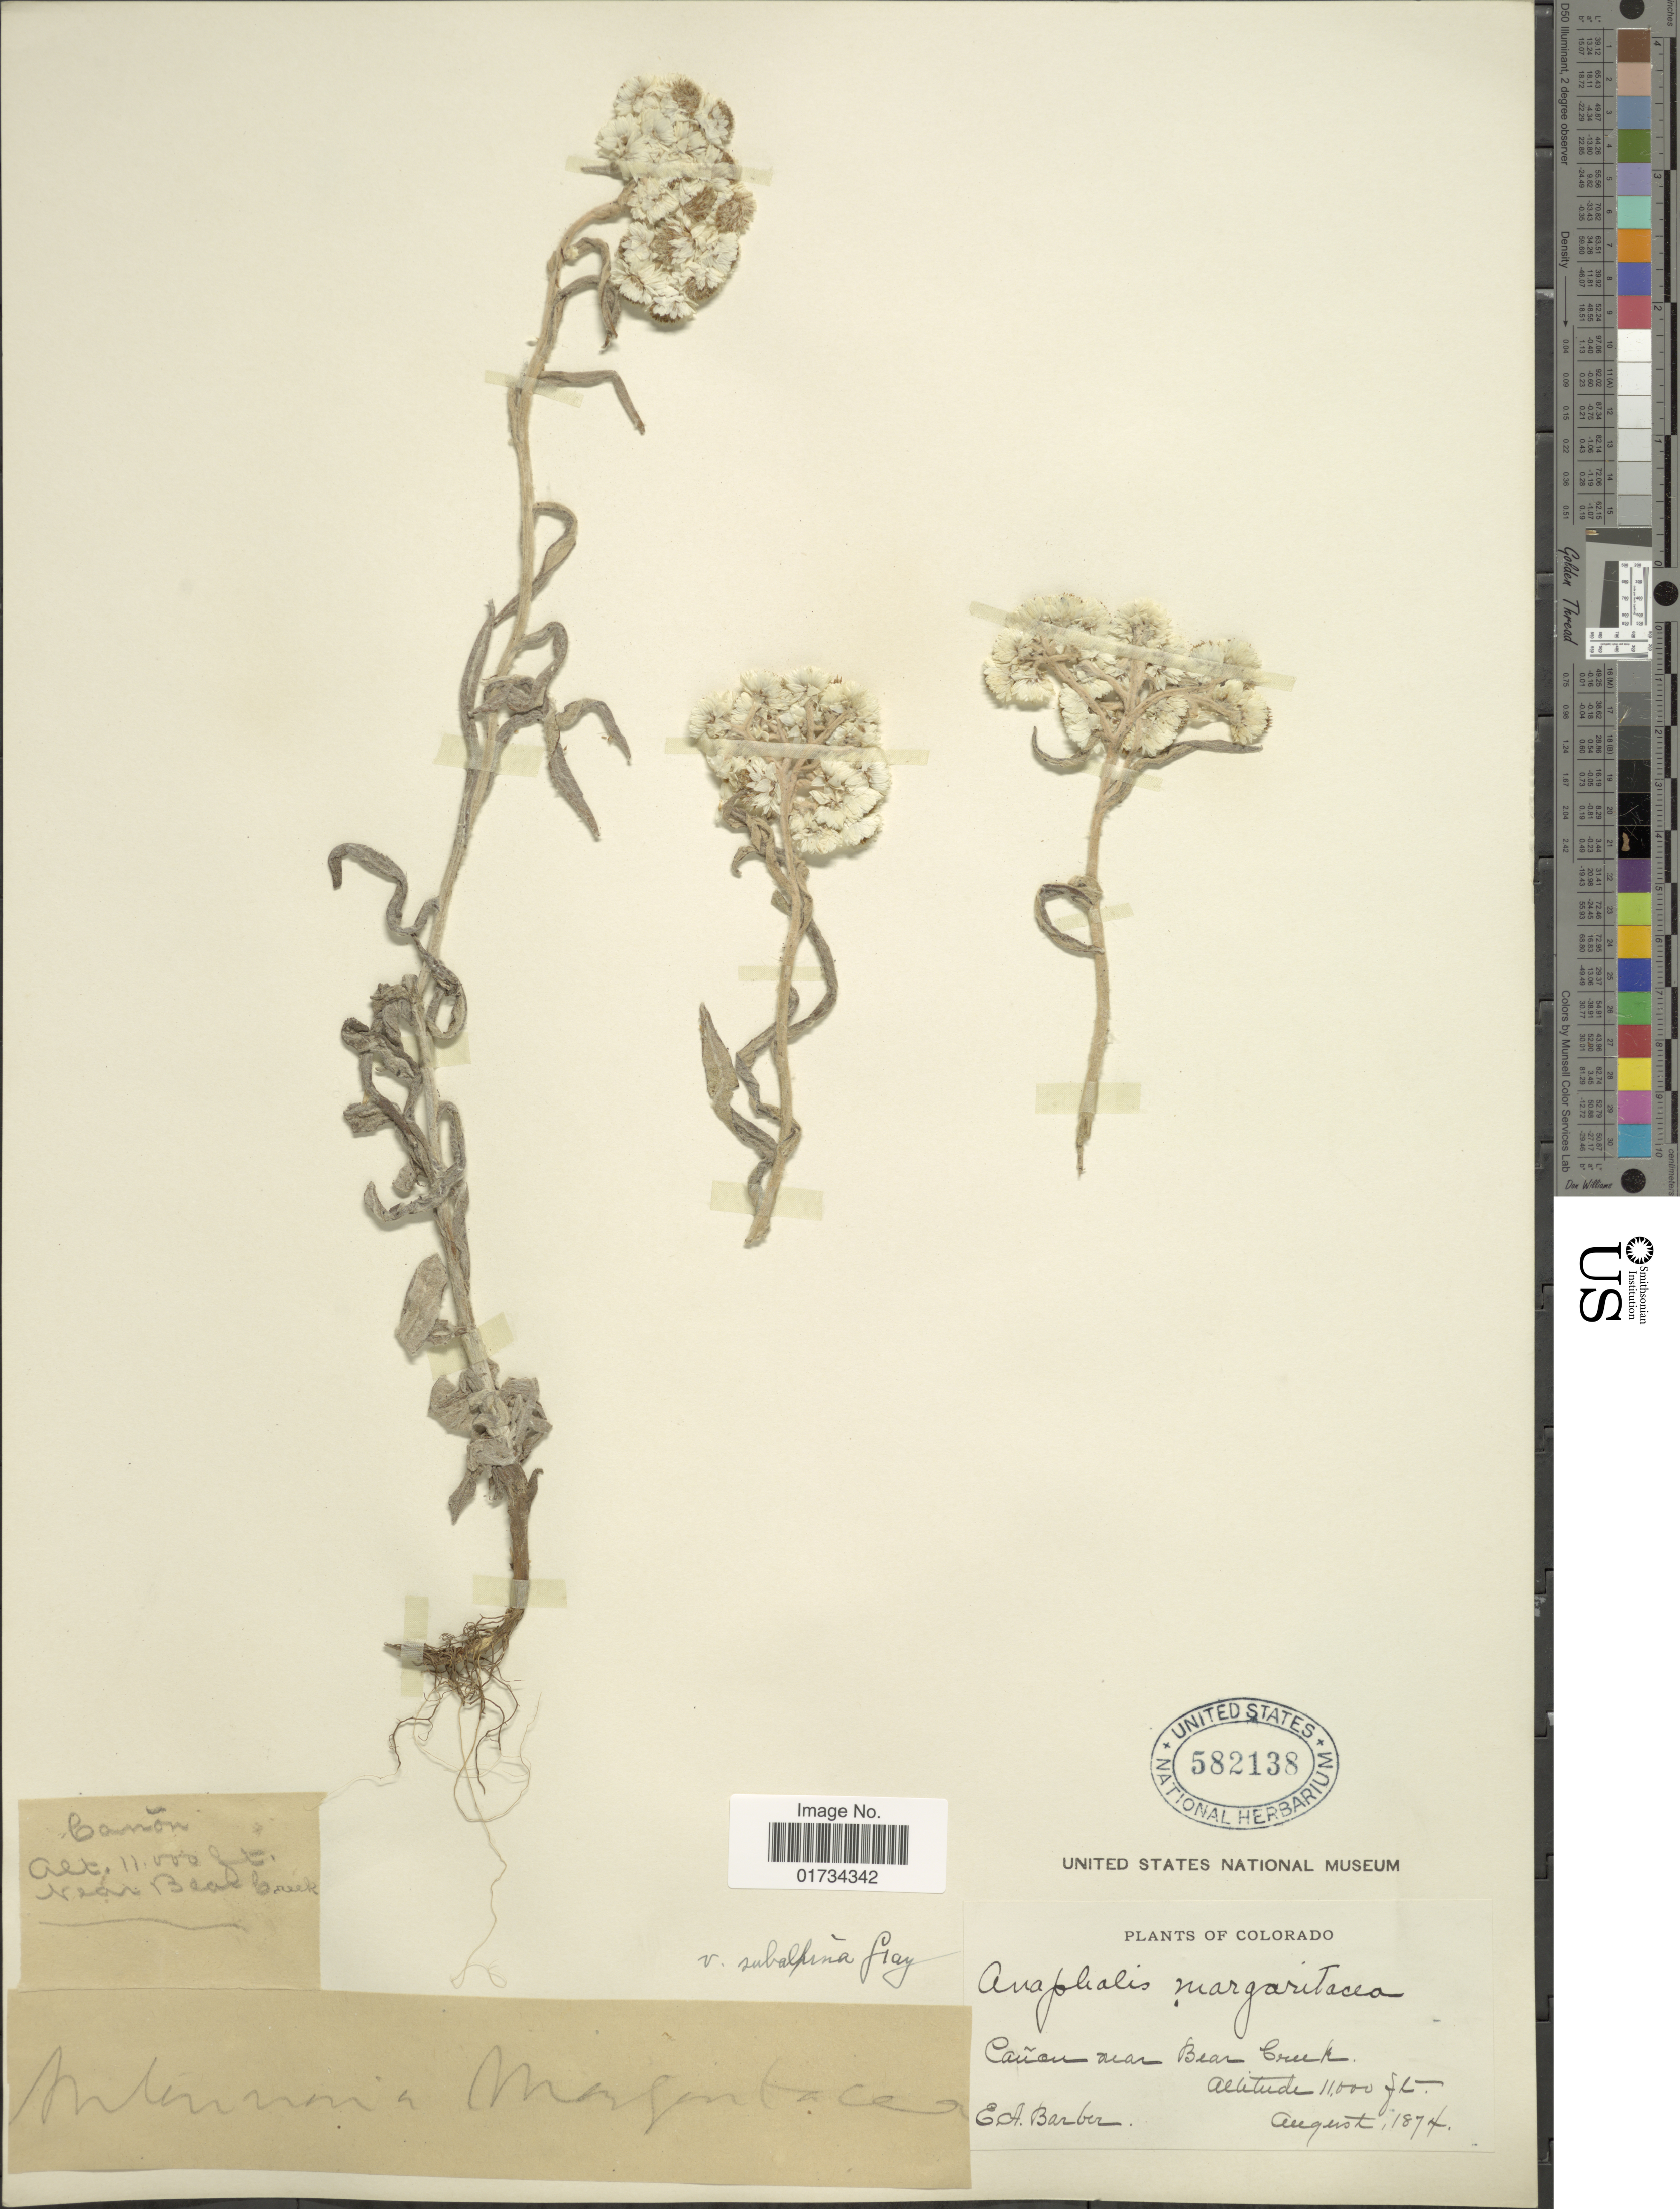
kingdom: Plantae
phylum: Tracheophyta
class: Magnoliopsida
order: Asterales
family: Asteraceae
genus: Anaphalis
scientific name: Anaphalis subalpina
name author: (A. Gray) Rydb.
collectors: E. Barber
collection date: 1874-08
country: United States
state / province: Colorado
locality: Cañon near bear Creek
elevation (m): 3353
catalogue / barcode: US 582138